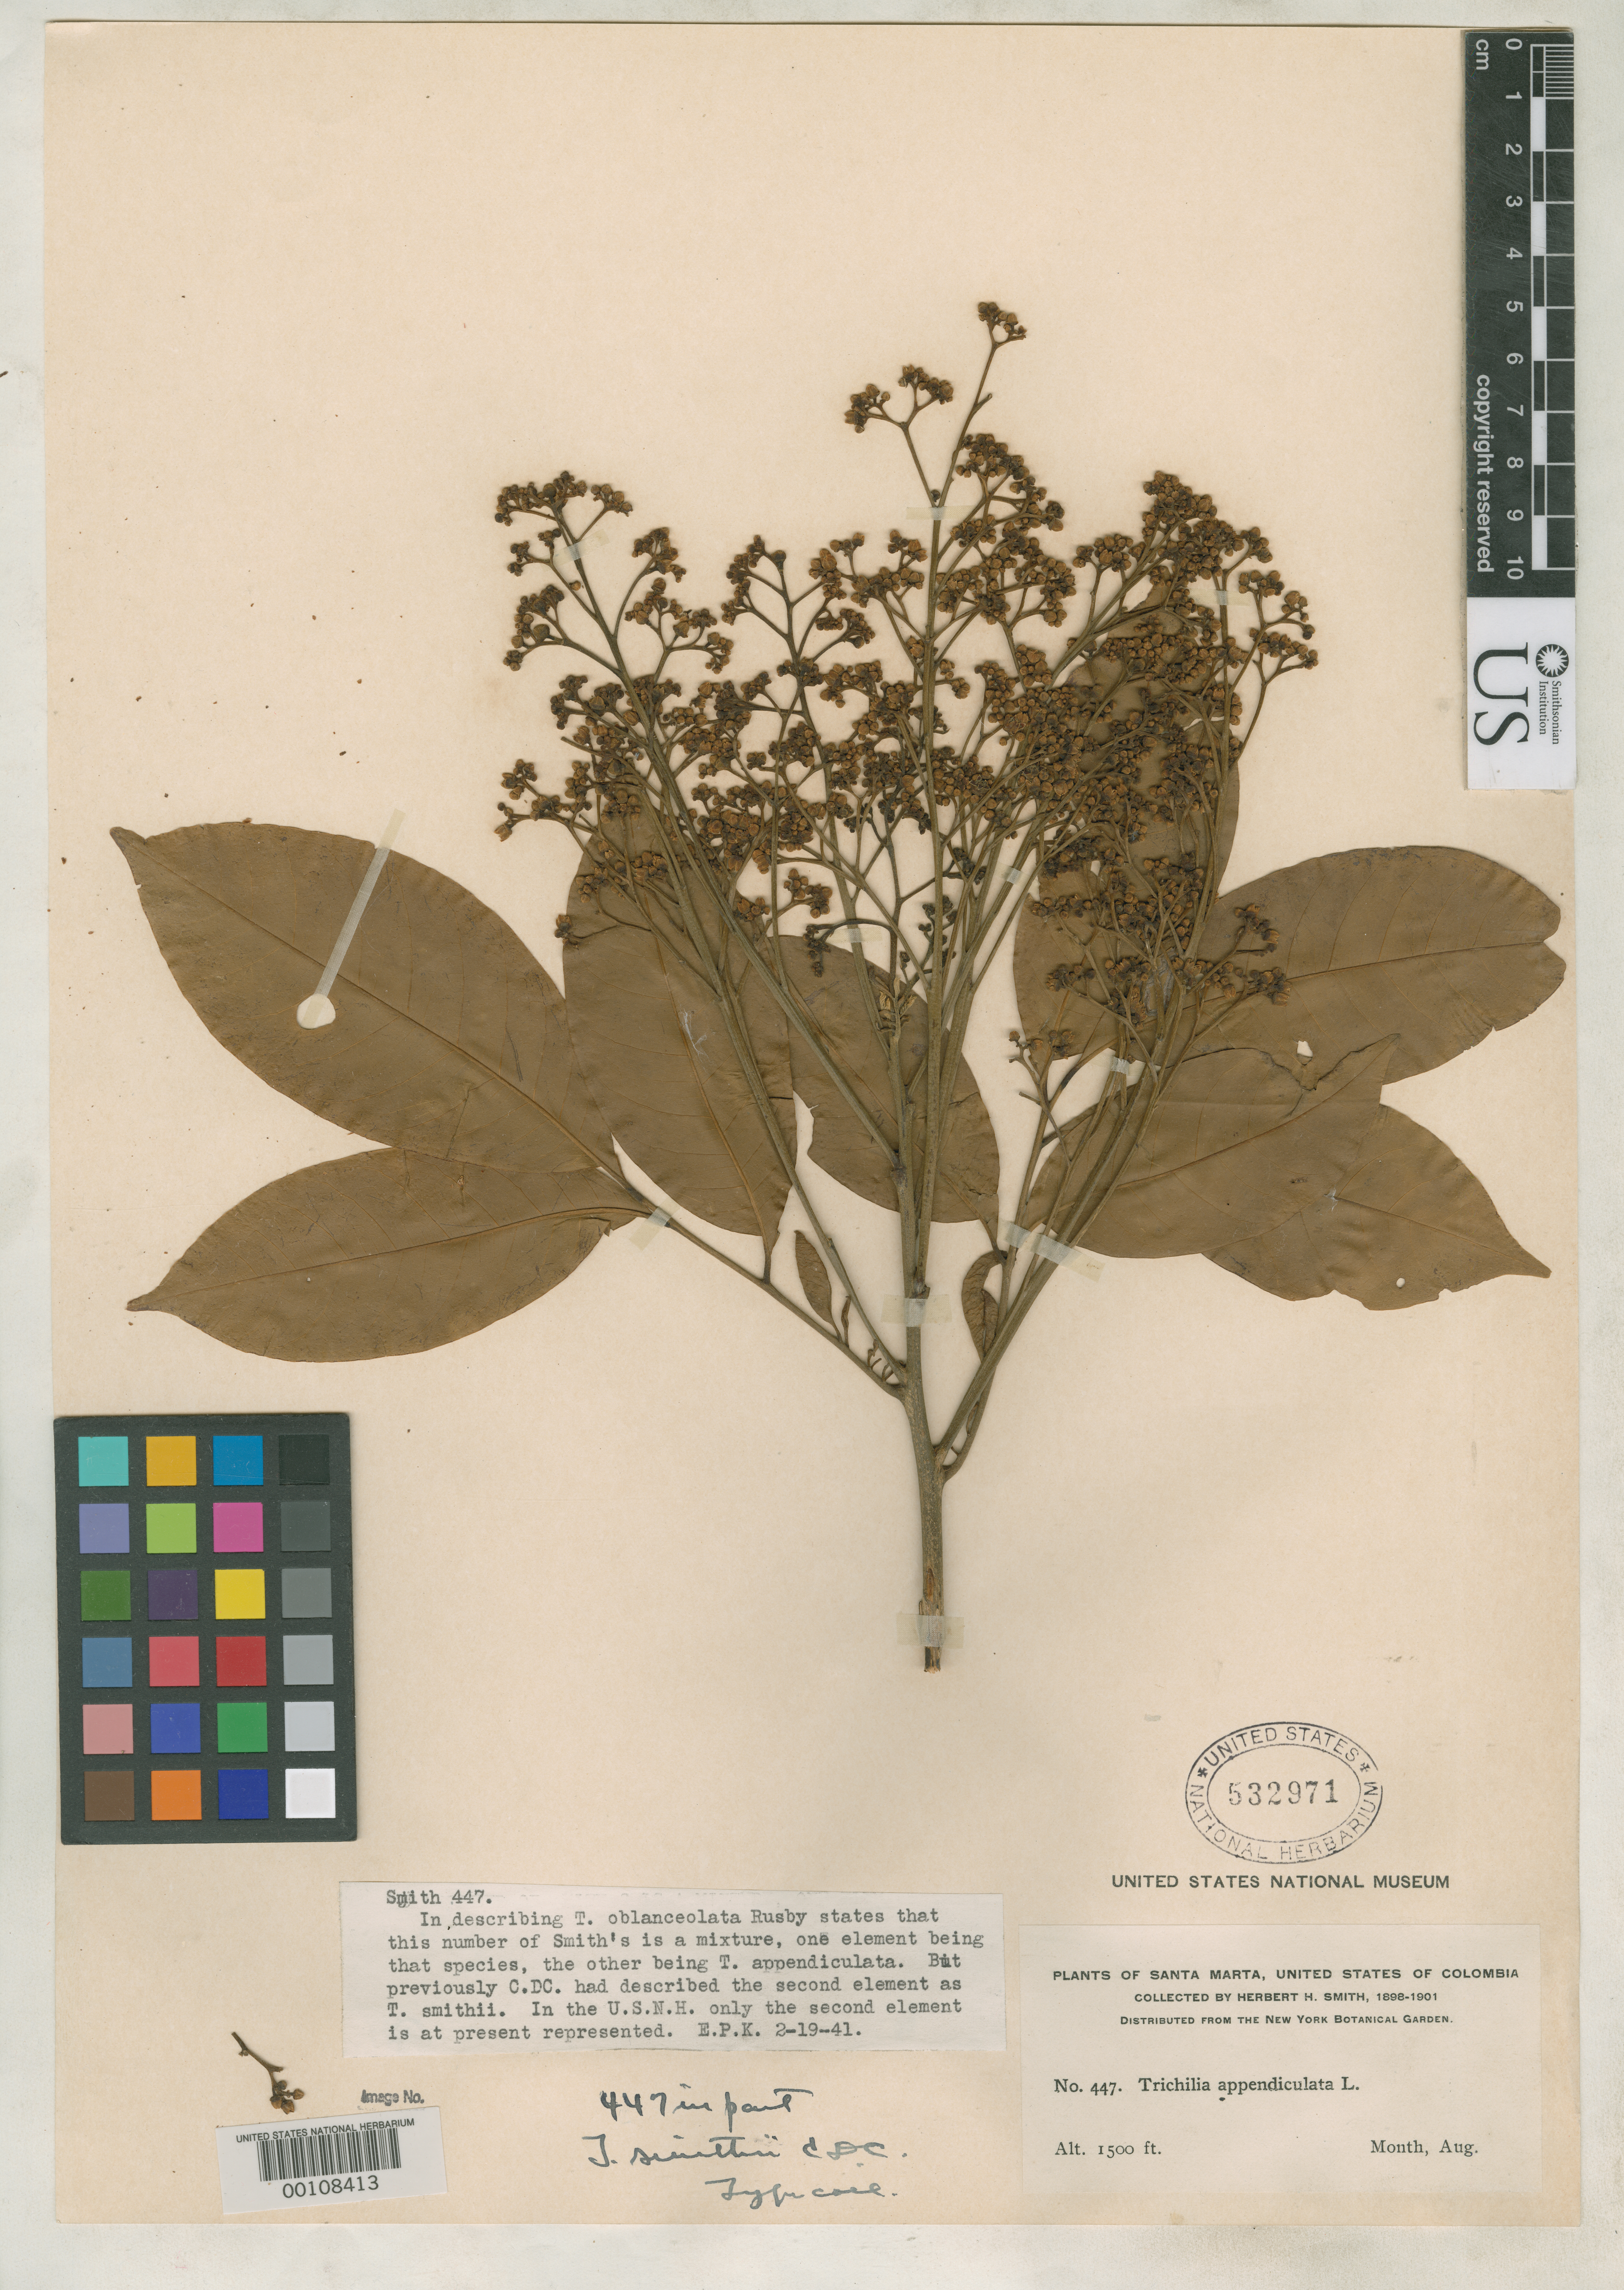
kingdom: Plantae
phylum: Tracheophyta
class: Magnoliopsida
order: Sapindales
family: Meliaceae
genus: Trichilia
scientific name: Trichilia smithii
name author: C. DC.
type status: Isotype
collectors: Herbert H. Smith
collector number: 447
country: Colombia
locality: Santa Marta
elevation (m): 457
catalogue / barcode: US 532971